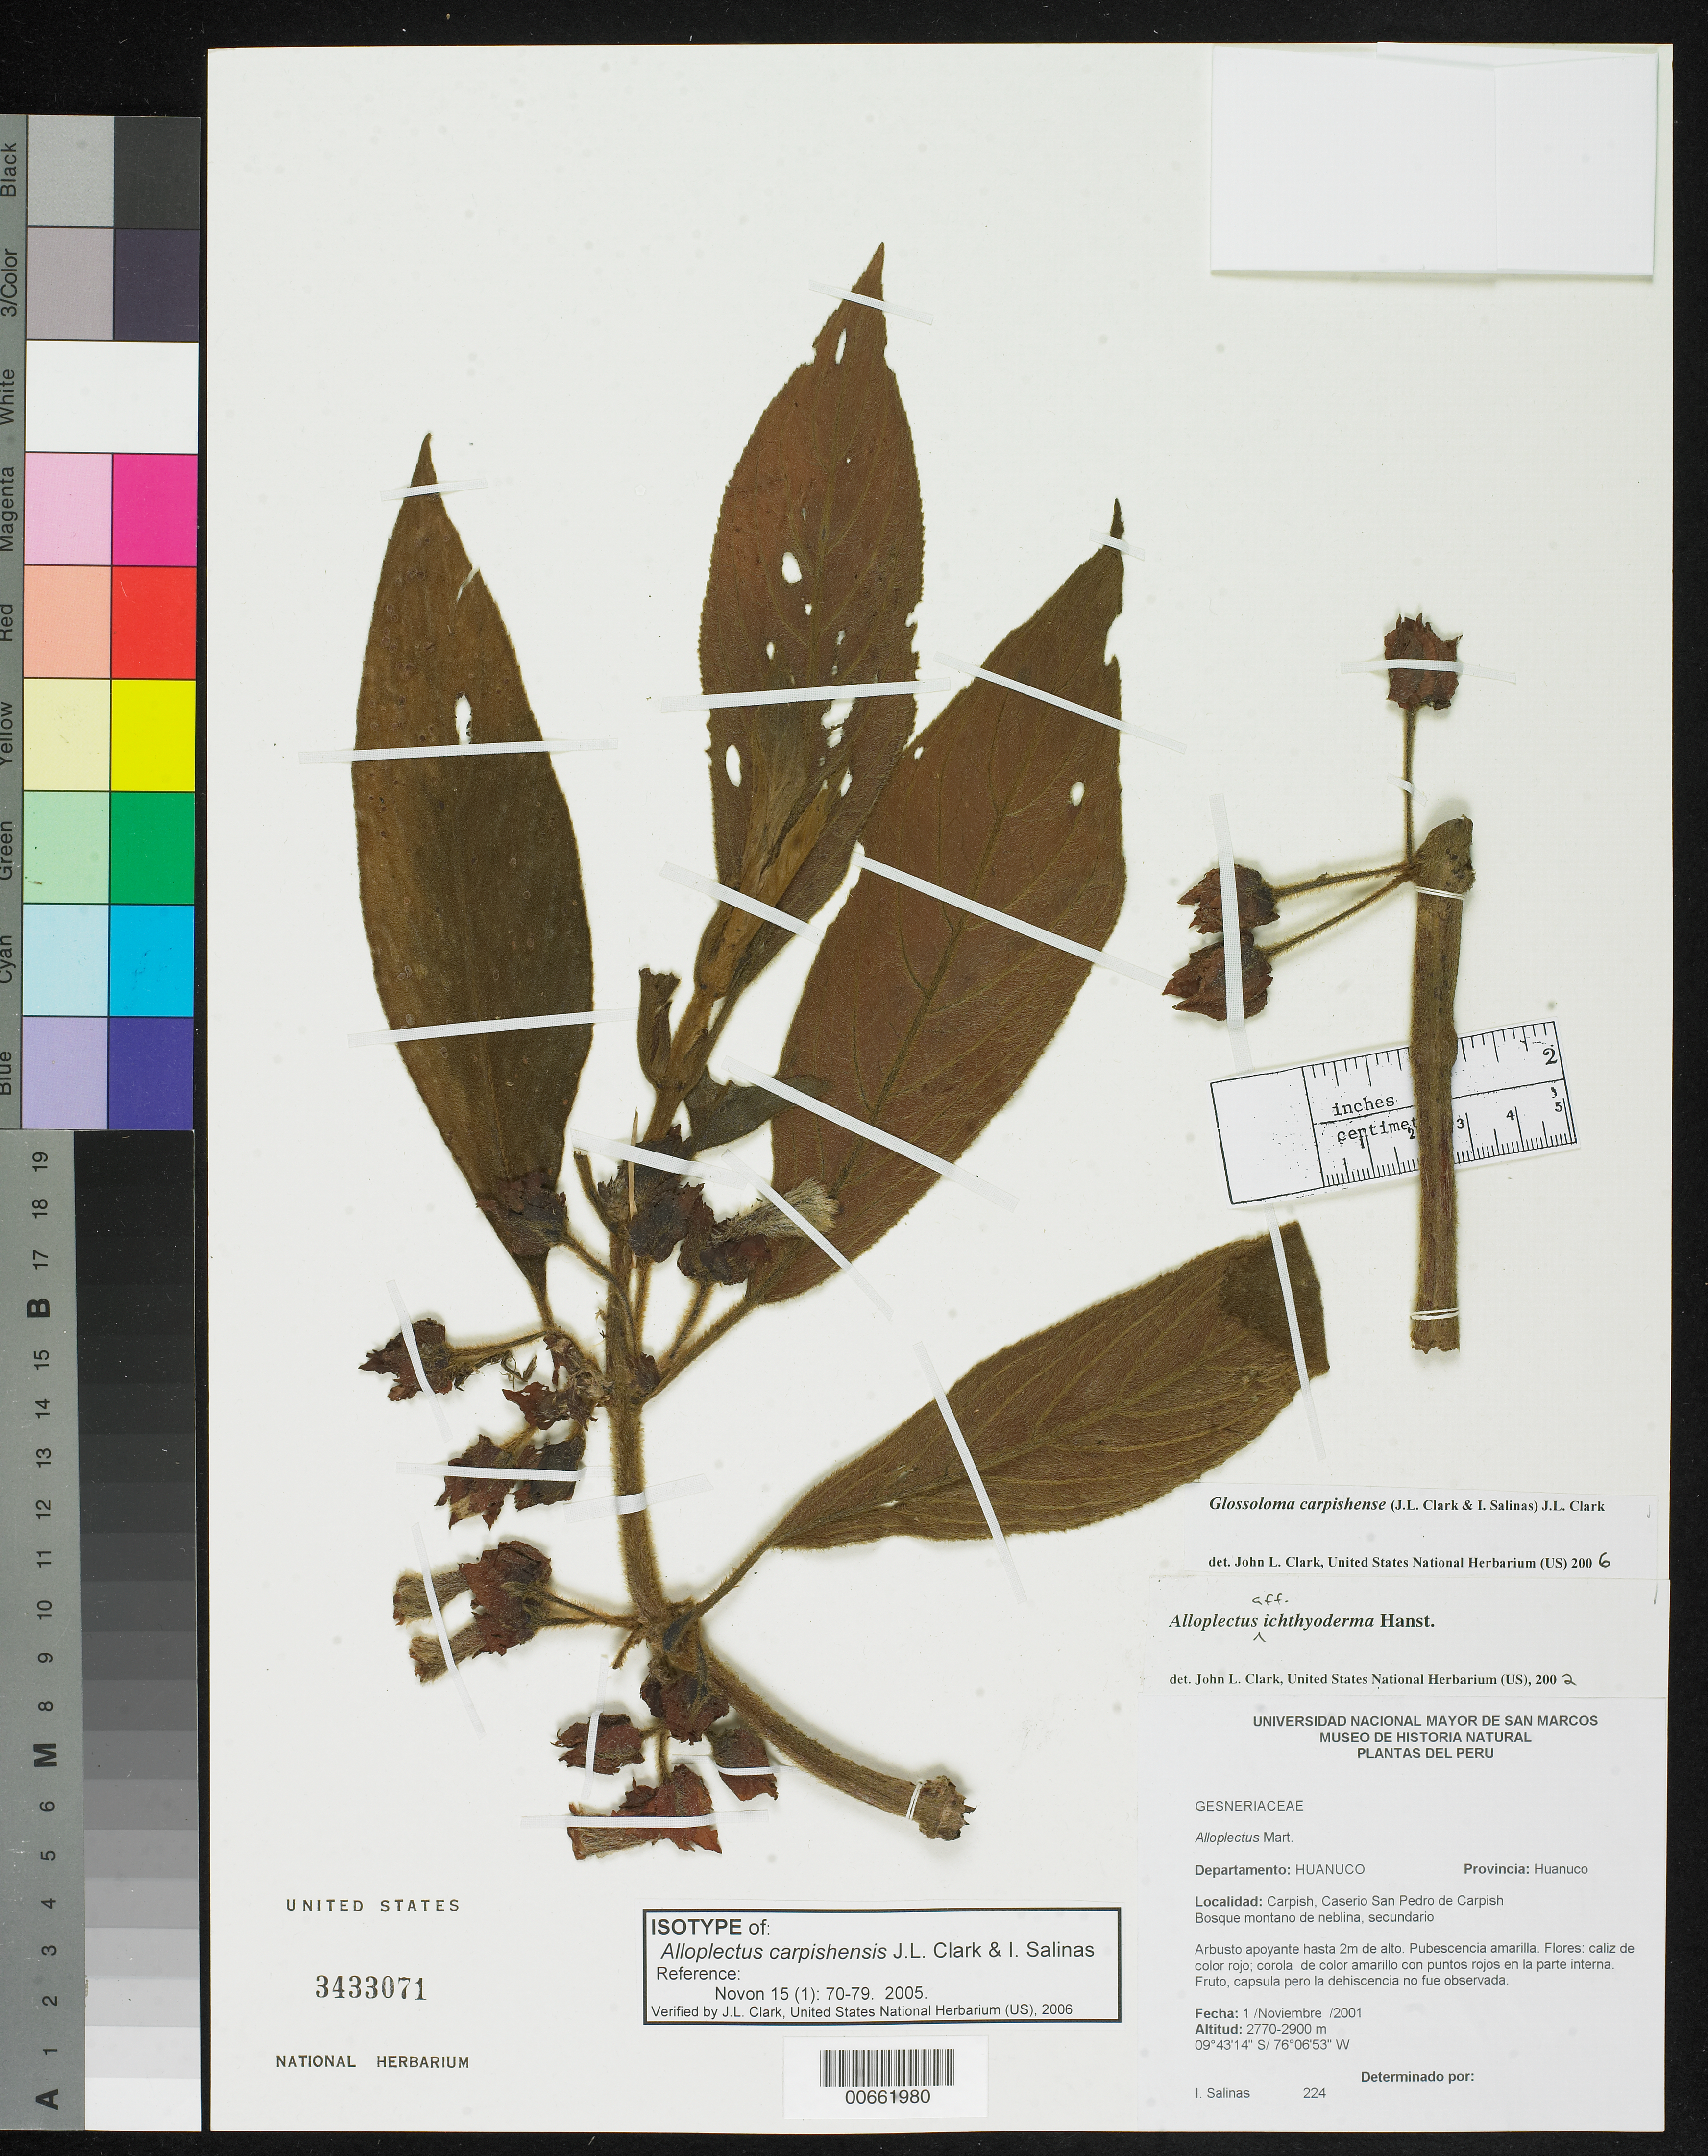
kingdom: Plantae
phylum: Tracheophyta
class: Magnoliopsida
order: Lamiales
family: Gesneriaceae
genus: Alloplectus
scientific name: Alloplectus carpishensis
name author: J.L. Clark & I. Salinas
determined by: Clark, J. L., (SEL), The Marie Selby Botanical Garden (UNITED STATES)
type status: Isotype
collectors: I. Salinas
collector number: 224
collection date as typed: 01 Nov 2001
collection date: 2001-11-01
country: Peru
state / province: Huánuco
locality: Depto.: Huanuco. Provincia: Huanuco. Localidad: Carpish, Caserio San Pedro de Carpish.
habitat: Bosque montano de neblina, secundario.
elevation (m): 2770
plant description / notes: Holotype at USM.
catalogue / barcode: US 3433071